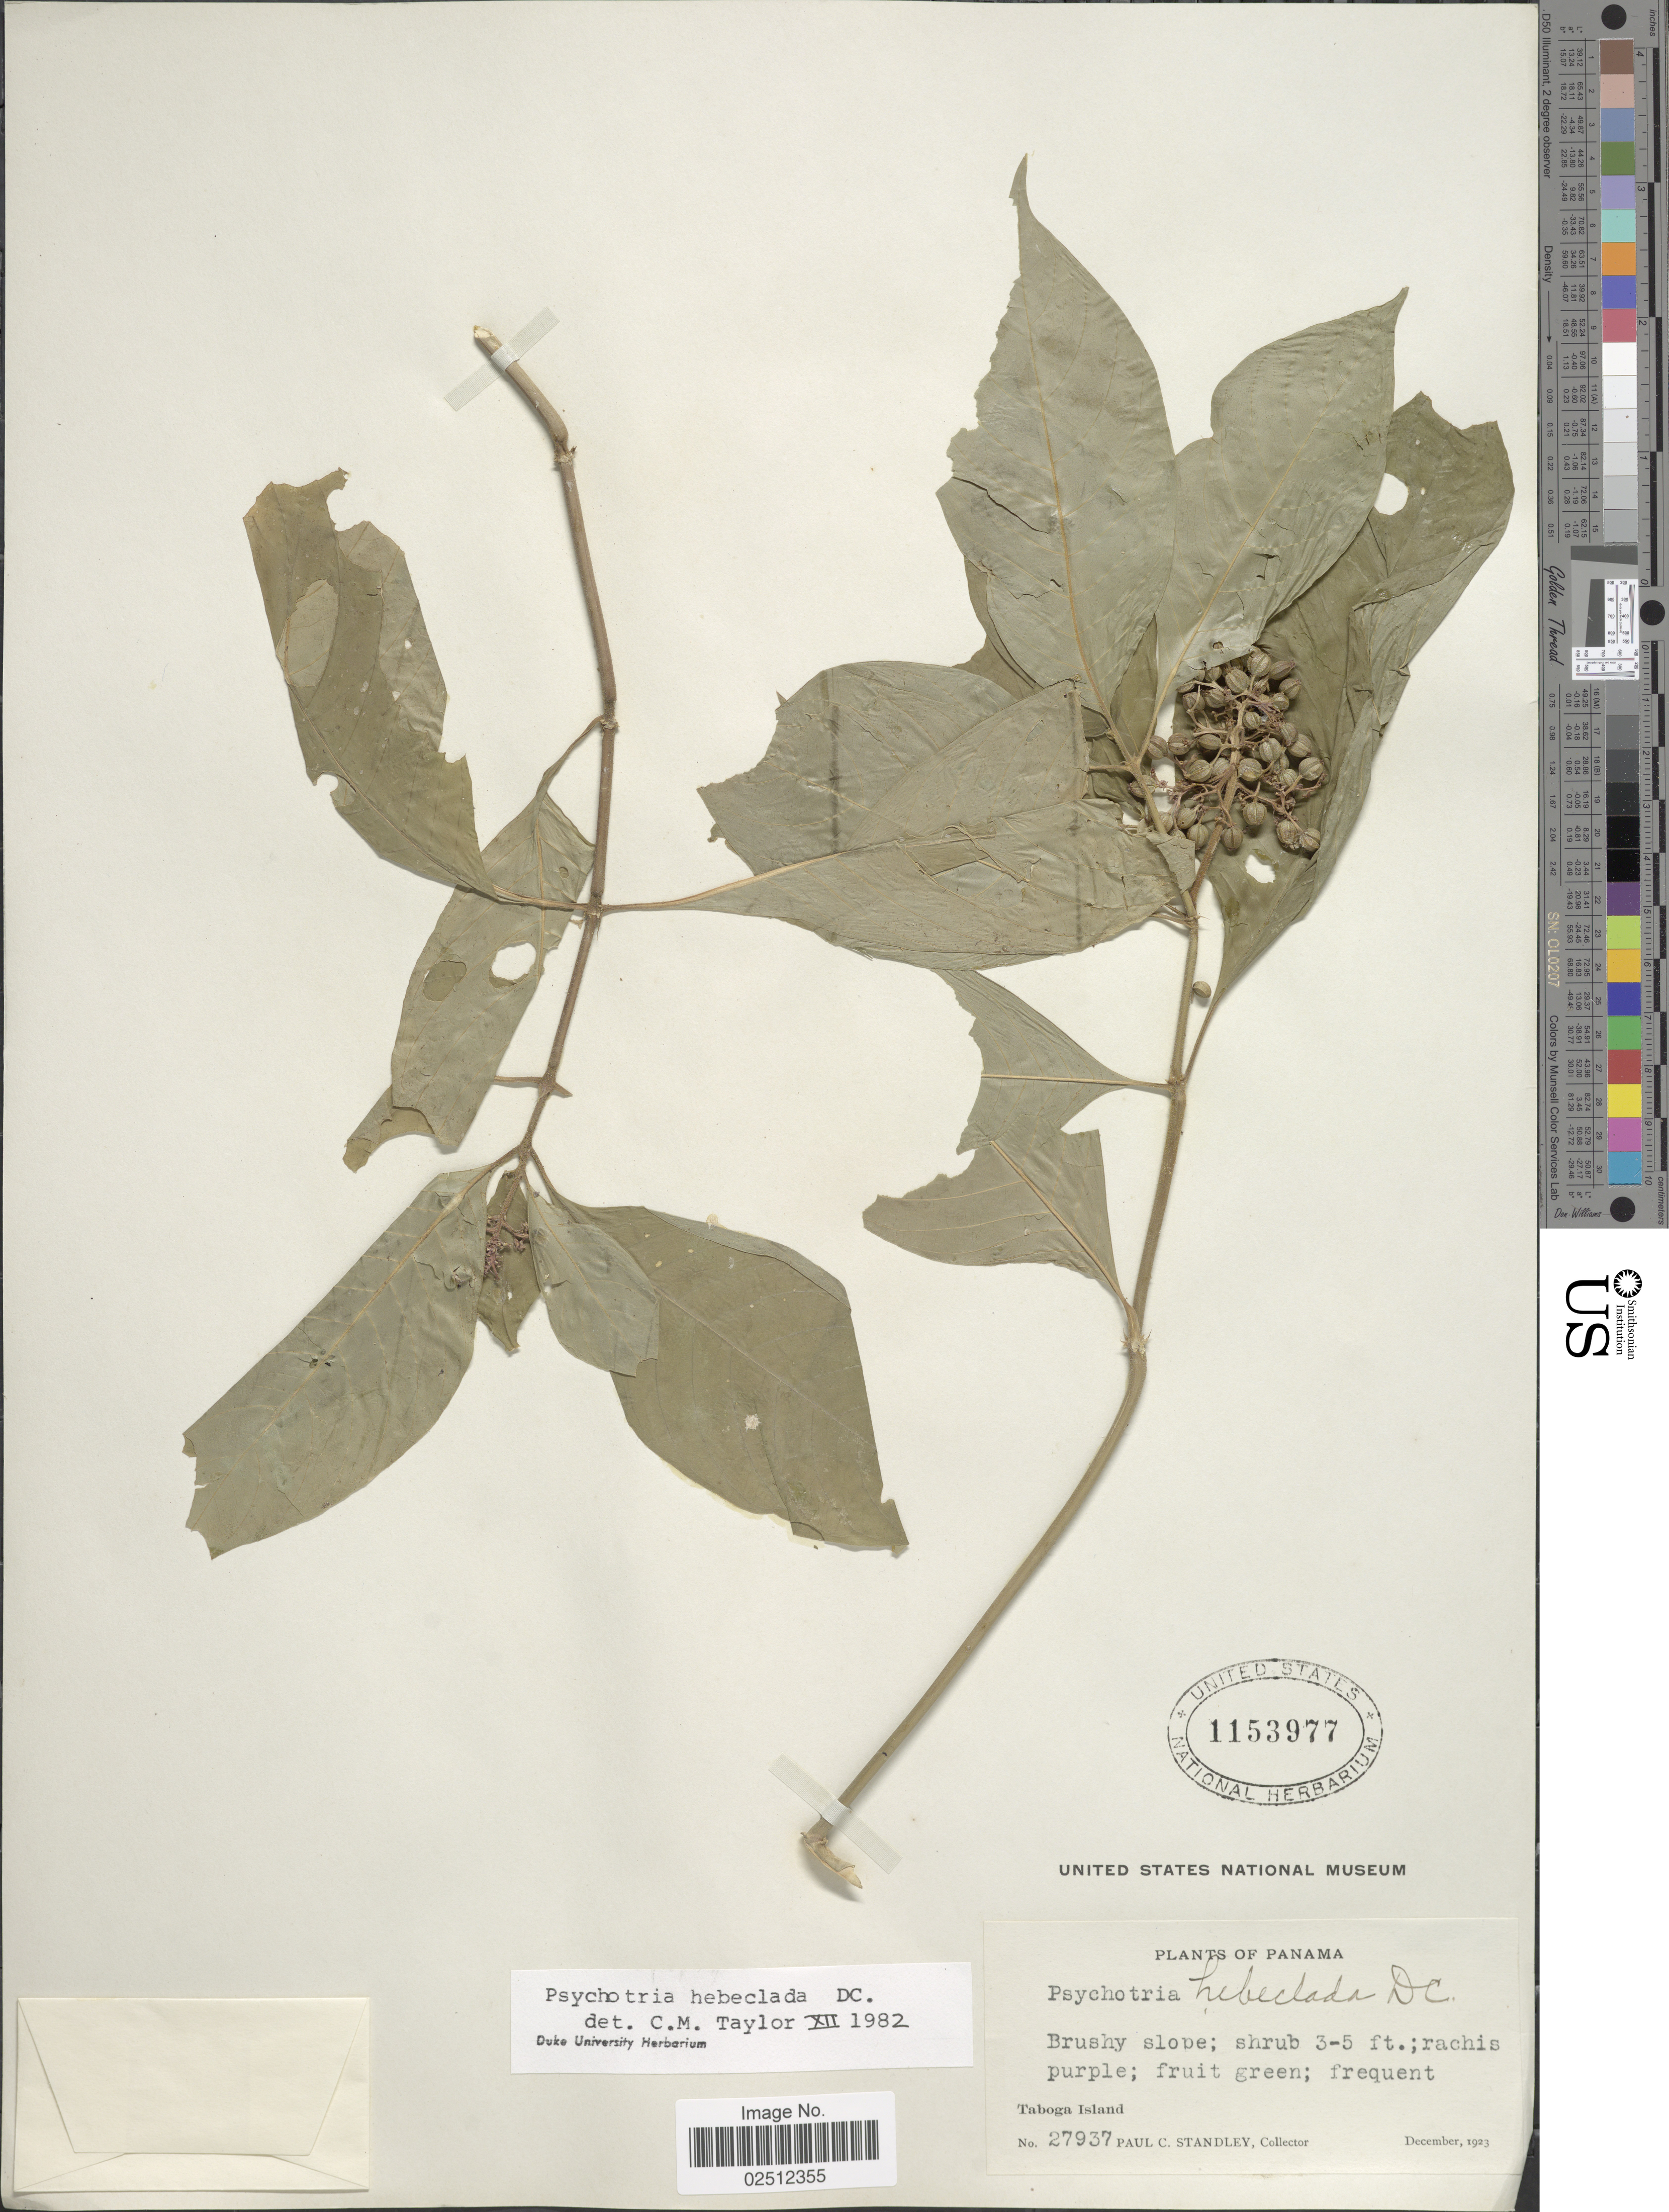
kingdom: Plantae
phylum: Tracheophyta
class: Magnoliopsida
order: Gentianales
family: Rubiaceae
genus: Psychotria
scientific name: Psychotria hebeclada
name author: DC.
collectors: P. C. Standley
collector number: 27937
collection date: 1923-12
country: Panama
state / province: Panamá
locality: Brushy slope, Taboga Island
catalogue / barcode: US 1153977